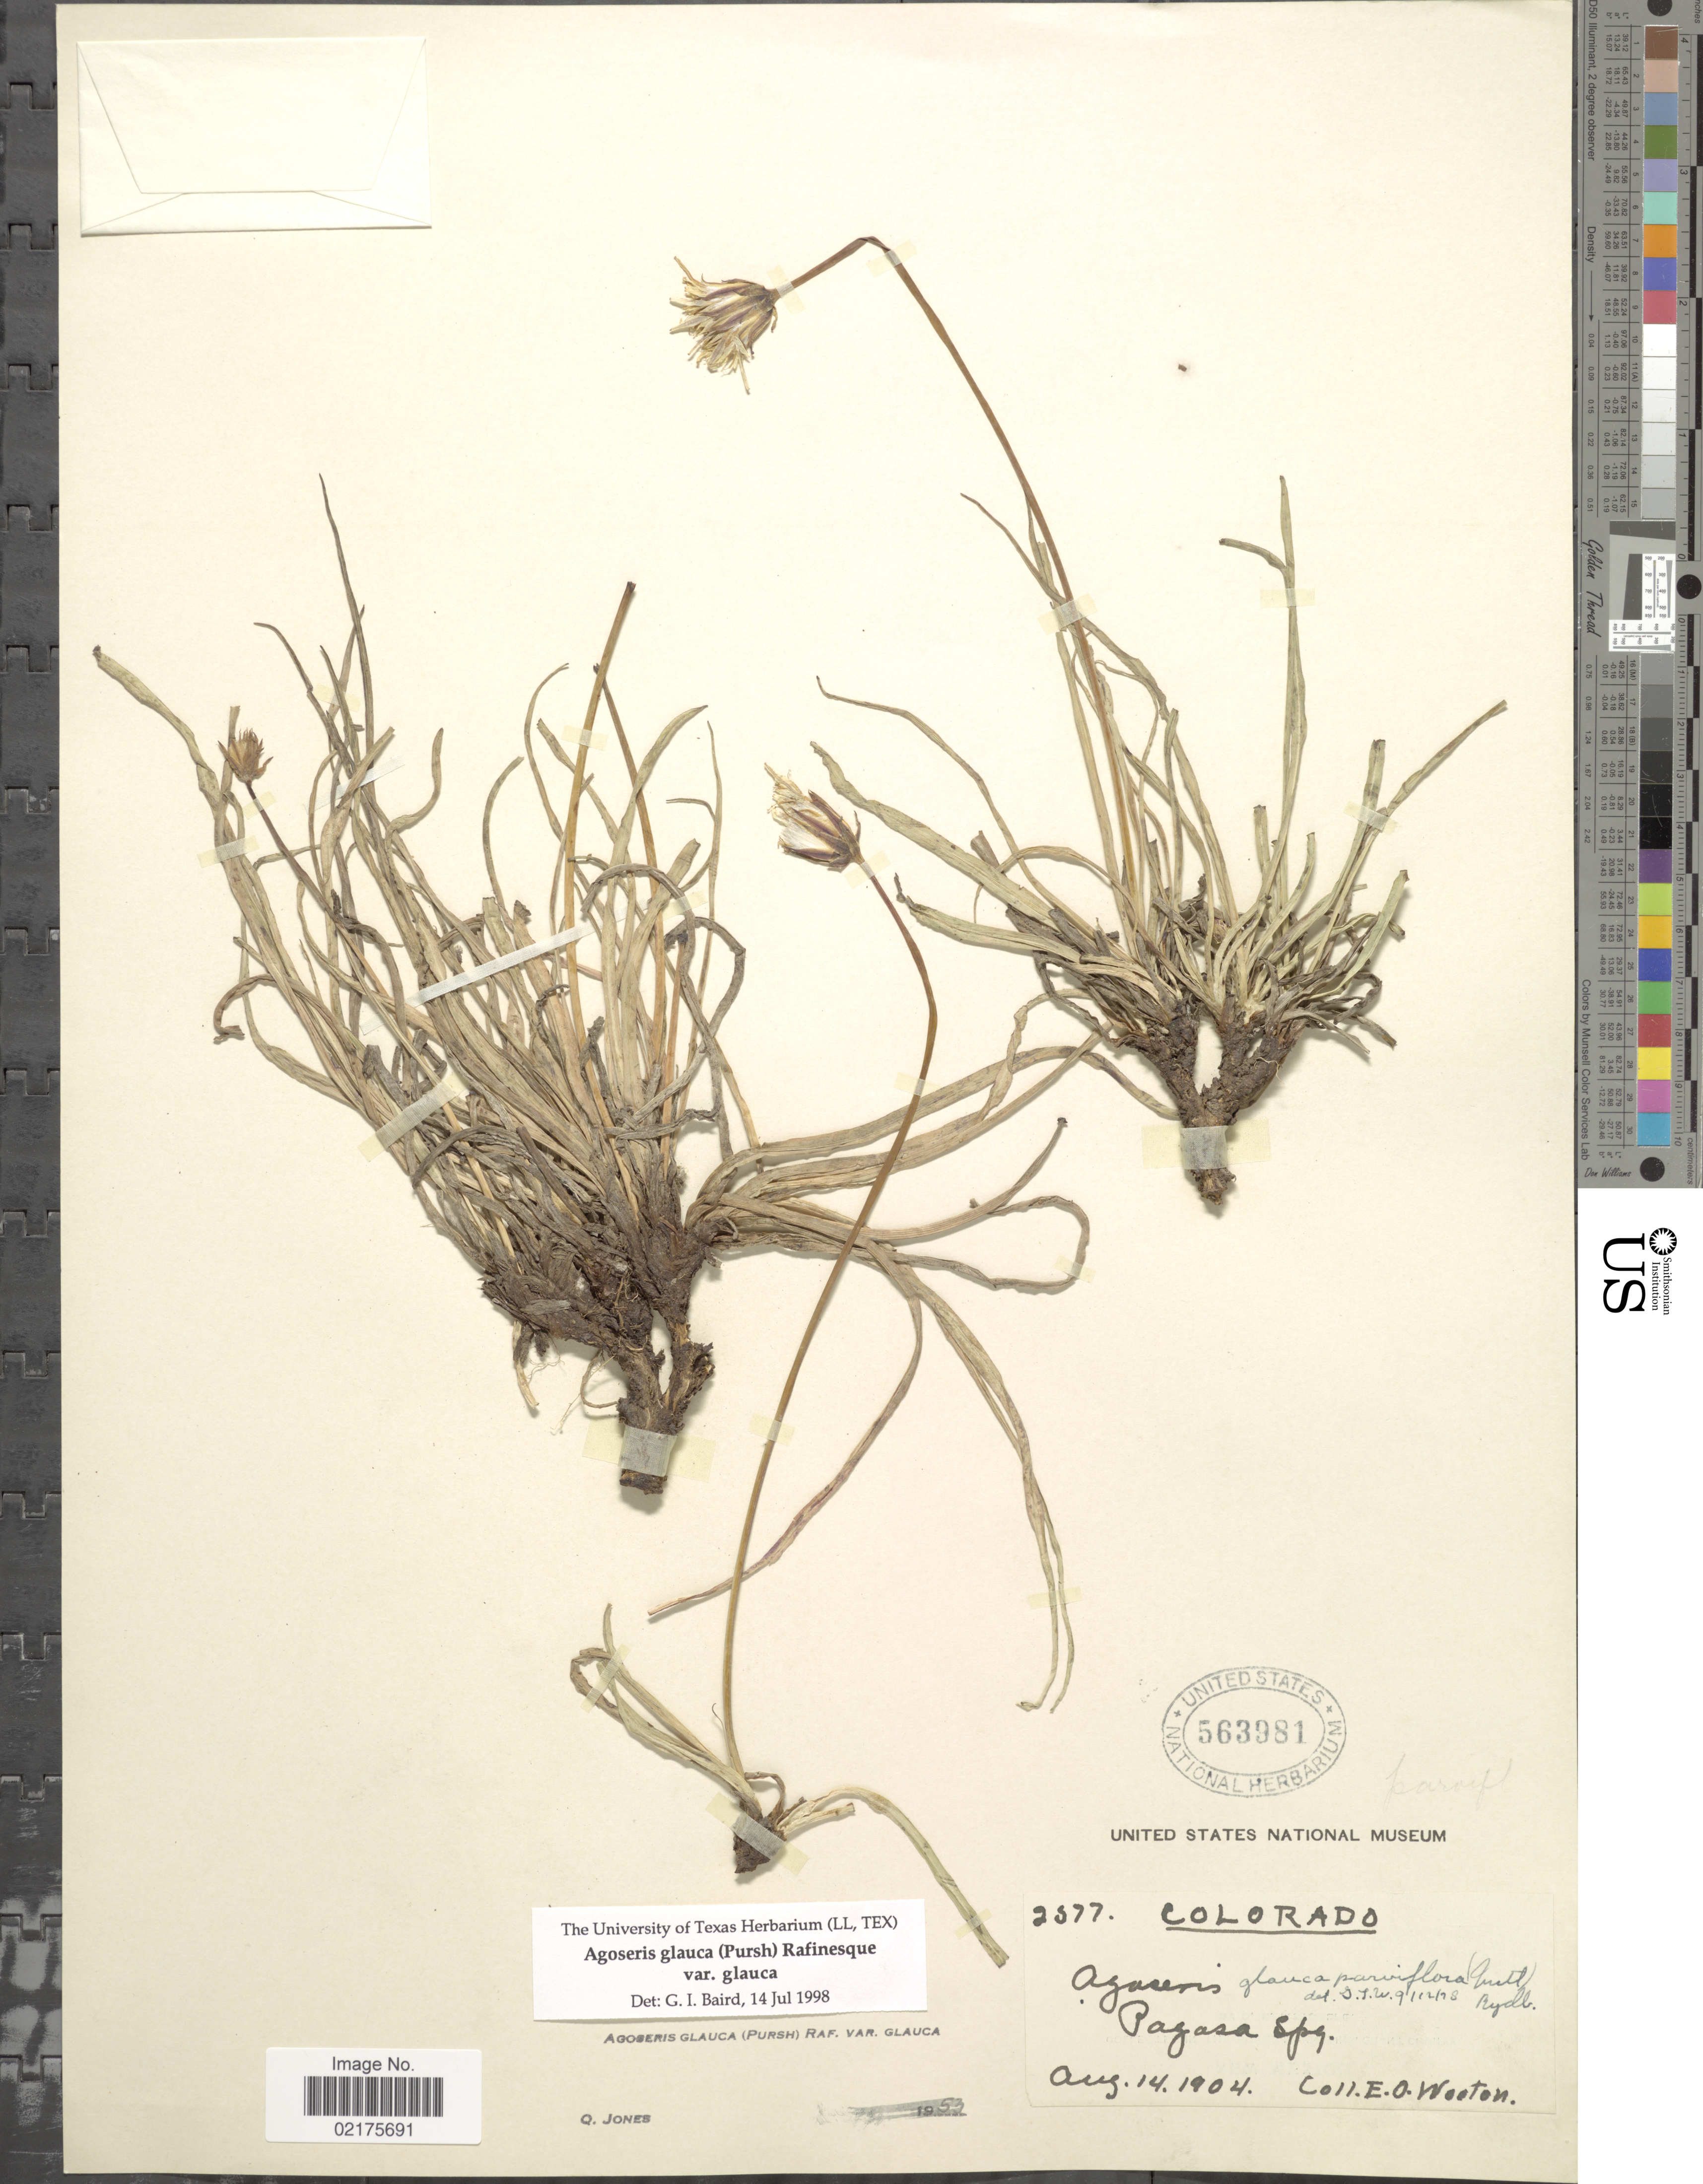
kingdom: Plantae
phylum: Tracheophyta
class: Magnoliopsida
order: Asterales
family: Asteraceae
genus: Agoseris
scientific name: Agoseris glauca var. glauca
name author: (Pursh) Raf.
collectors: E. O. Wooton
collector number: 2577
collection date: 1904-08-14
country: United States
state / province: Colorado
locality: Pagosa Spgs.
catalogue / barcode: US 563981